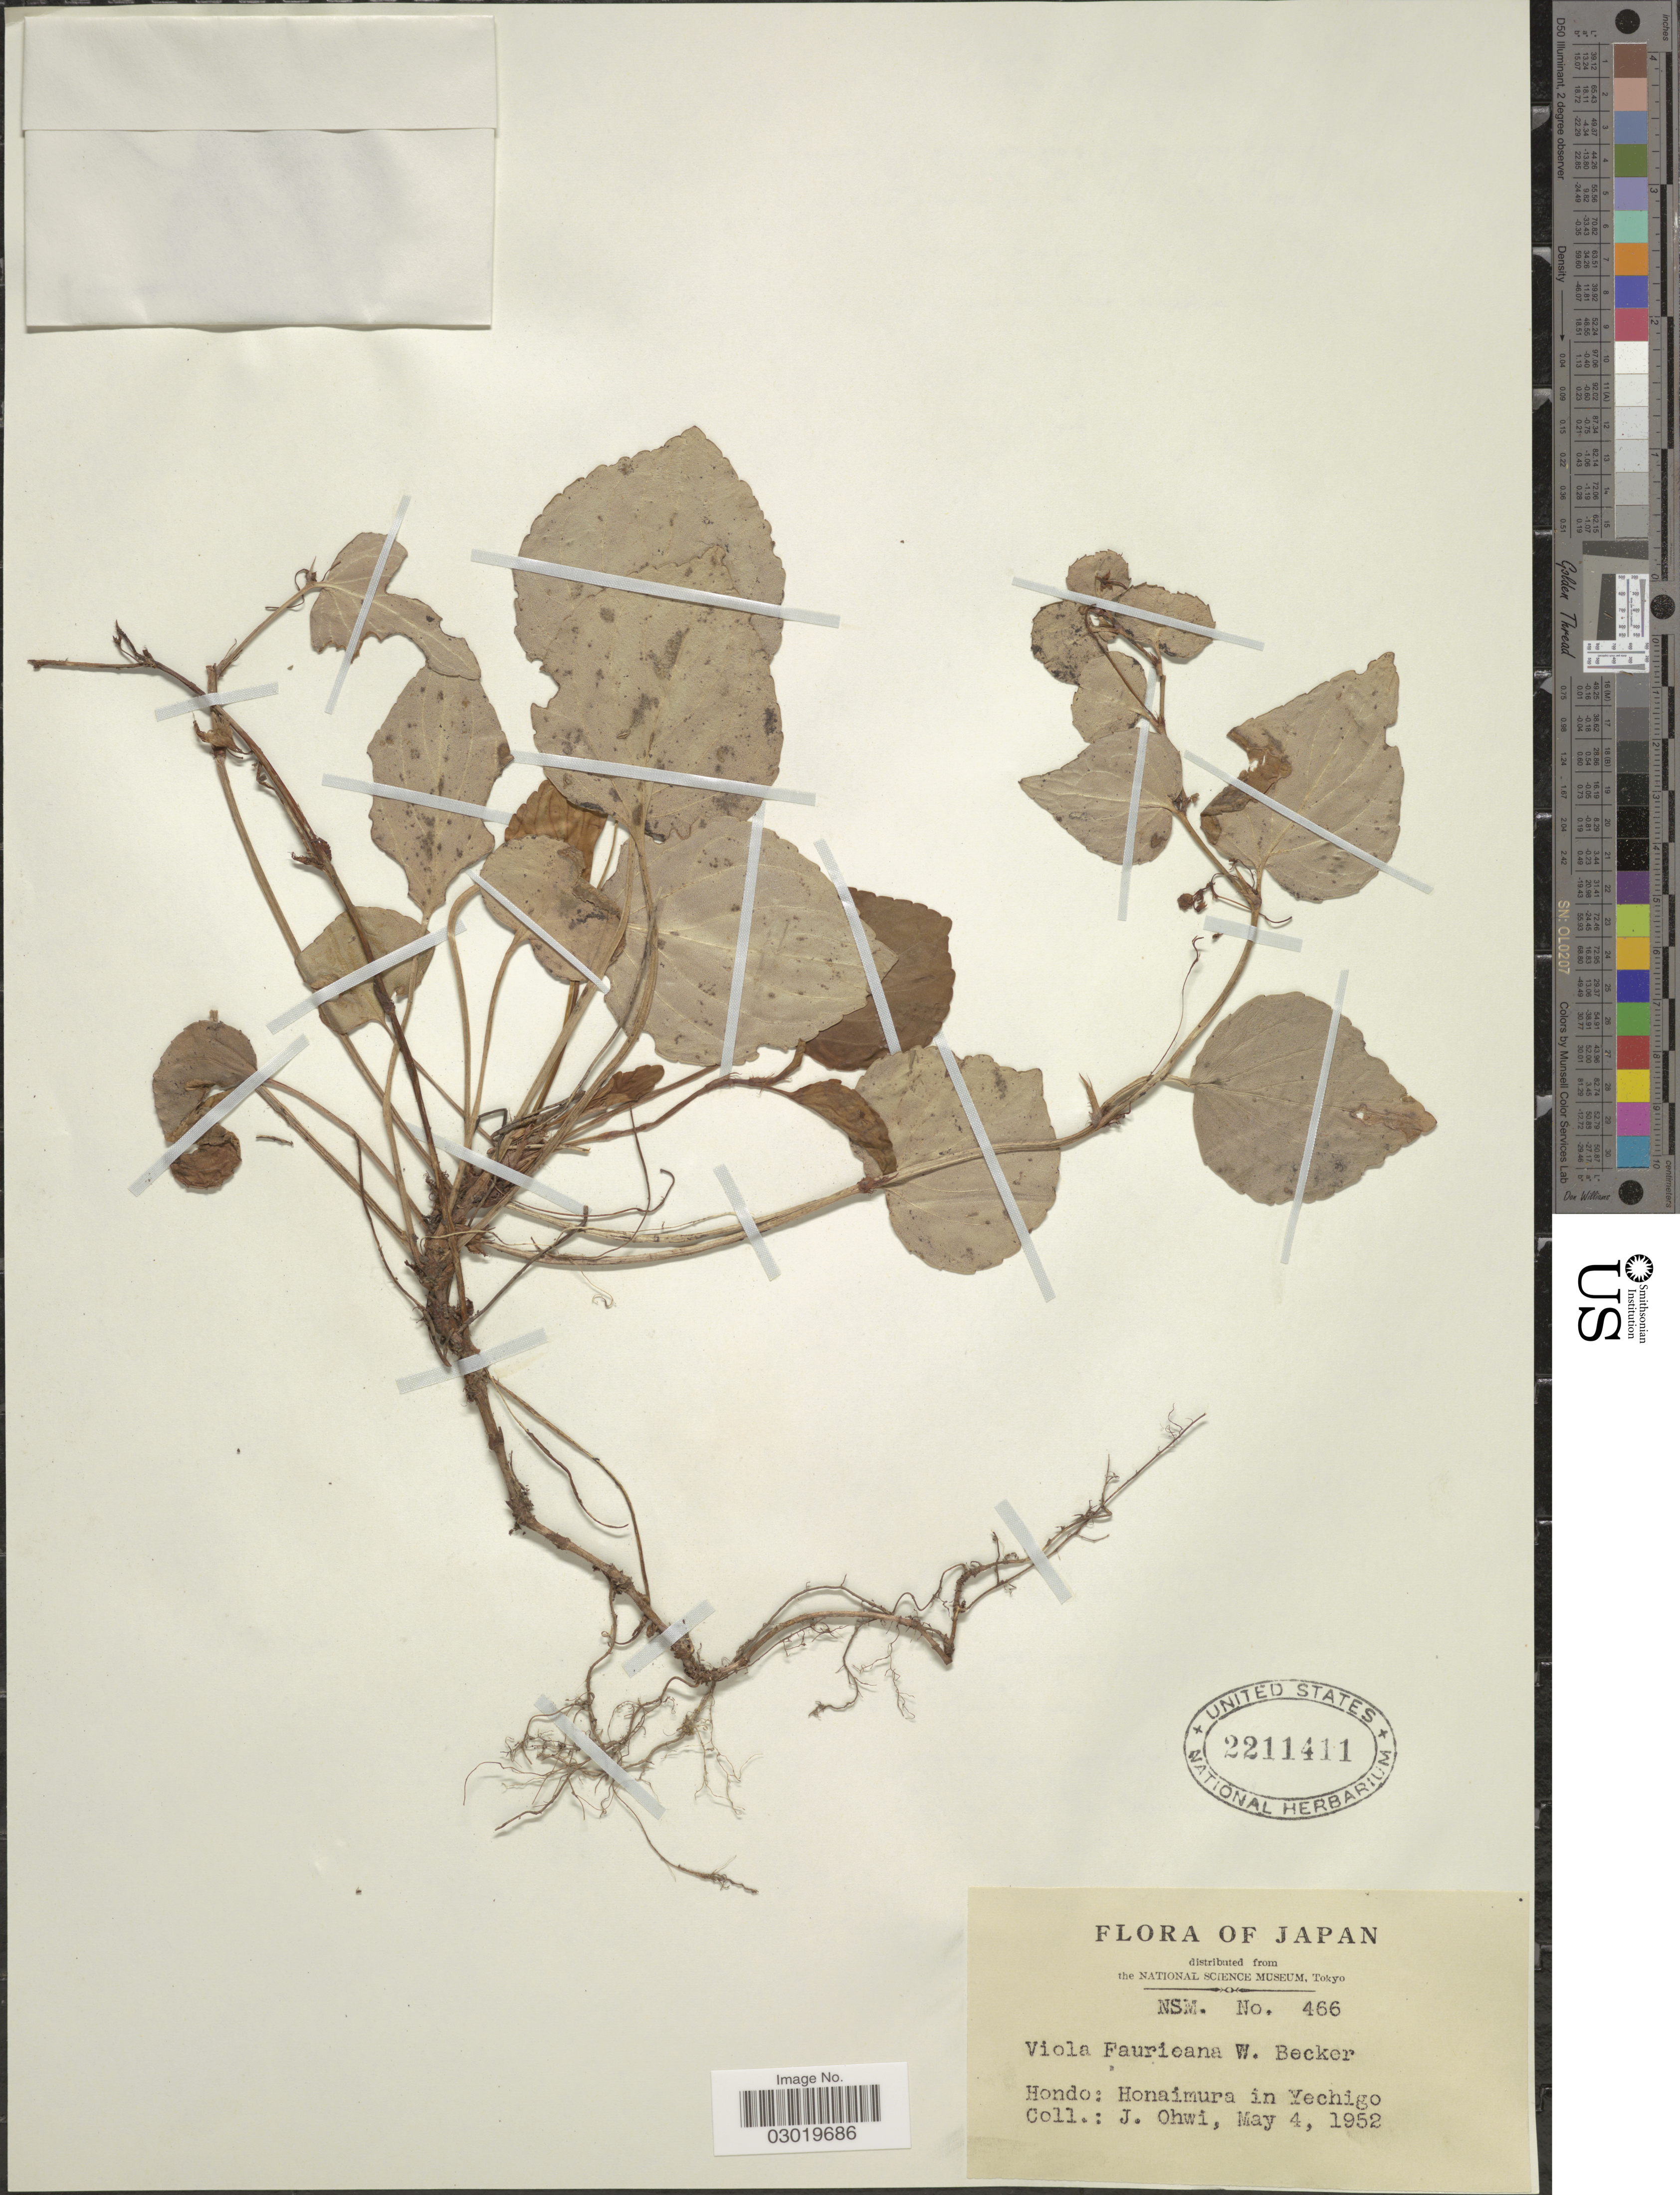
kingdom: Plantae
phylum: Tracheophyta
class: Magnoliopsida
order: Malpighiales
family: Violaceae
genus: Viola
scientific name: Viola faurieana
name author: W. Becker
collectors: J. Ohwi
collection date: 1952-05-04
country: Japan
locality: Hondo: Honaimura in Yechigo.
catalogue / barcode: US 2211411